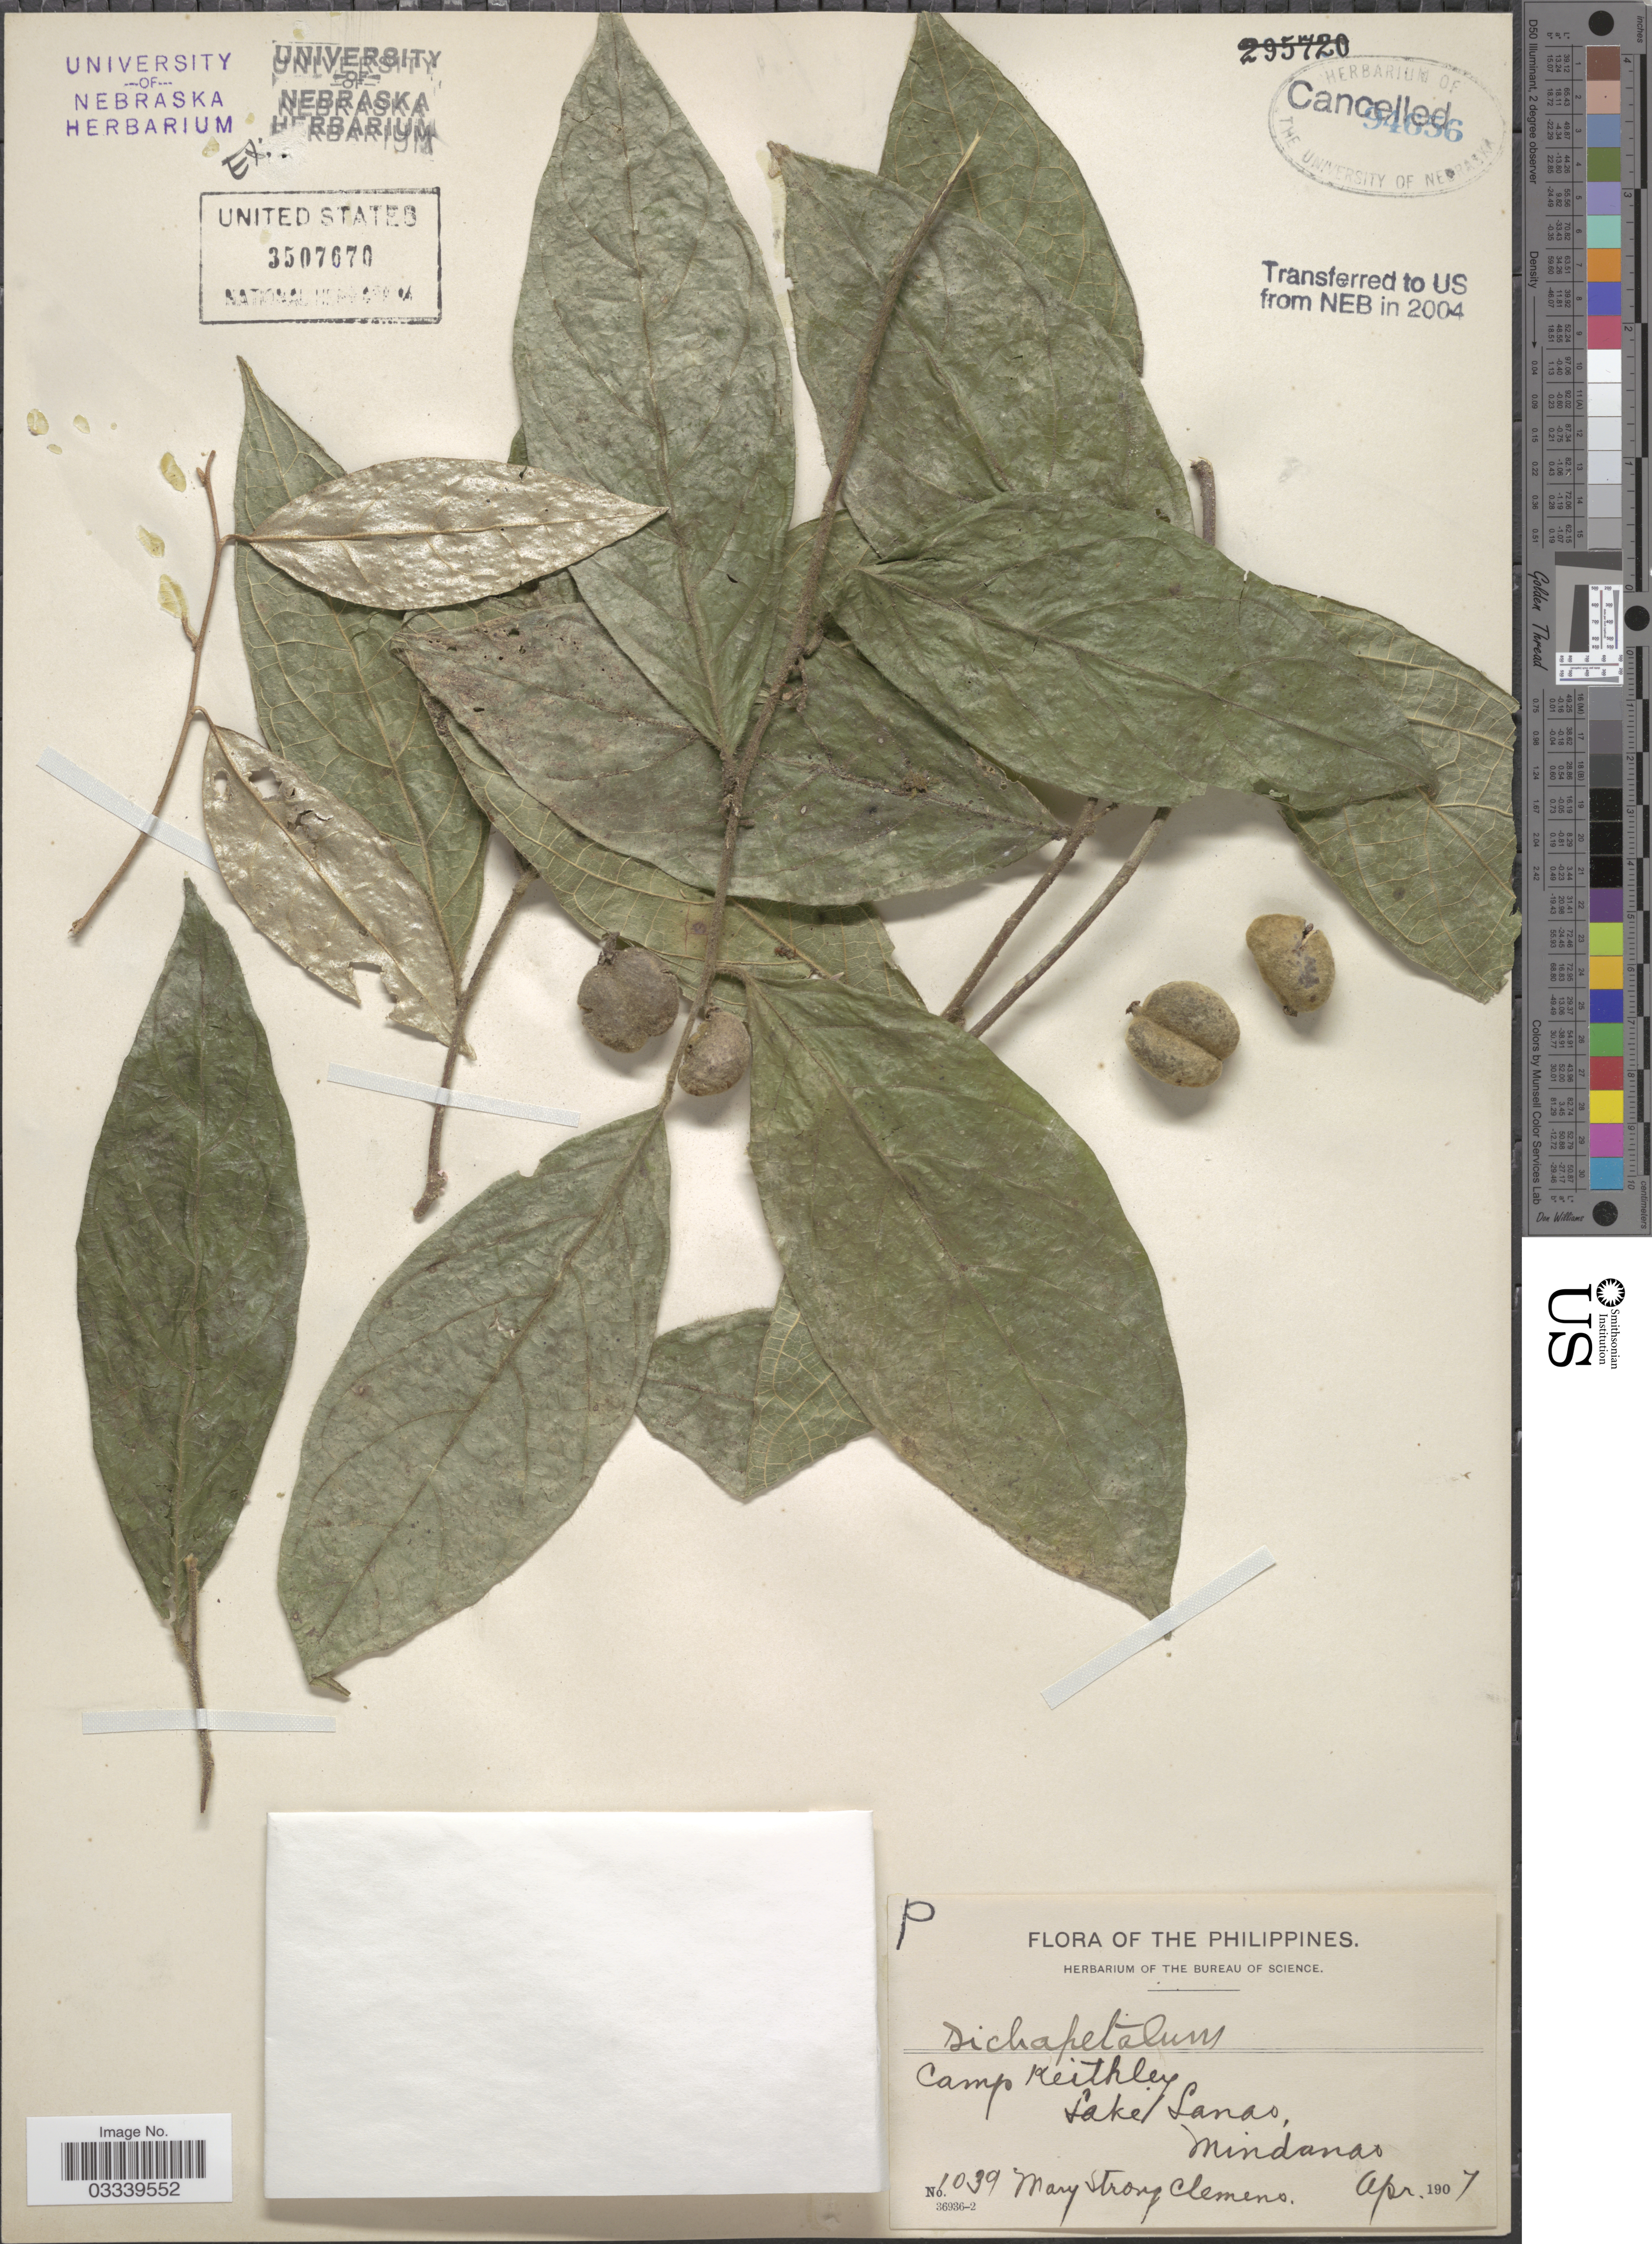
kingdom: Plantae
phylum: Tracheophyta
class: Magnoliopsida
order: Malpighiales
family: Dichapetalaceae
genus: Dichapetalum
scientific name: Dichapetalum sp.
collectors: M. S. Clemens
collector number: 1039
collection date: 1907-04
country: Philippines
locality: Camp Keithley, Lake Lanao, Mindanao.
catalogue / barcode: US 3507670